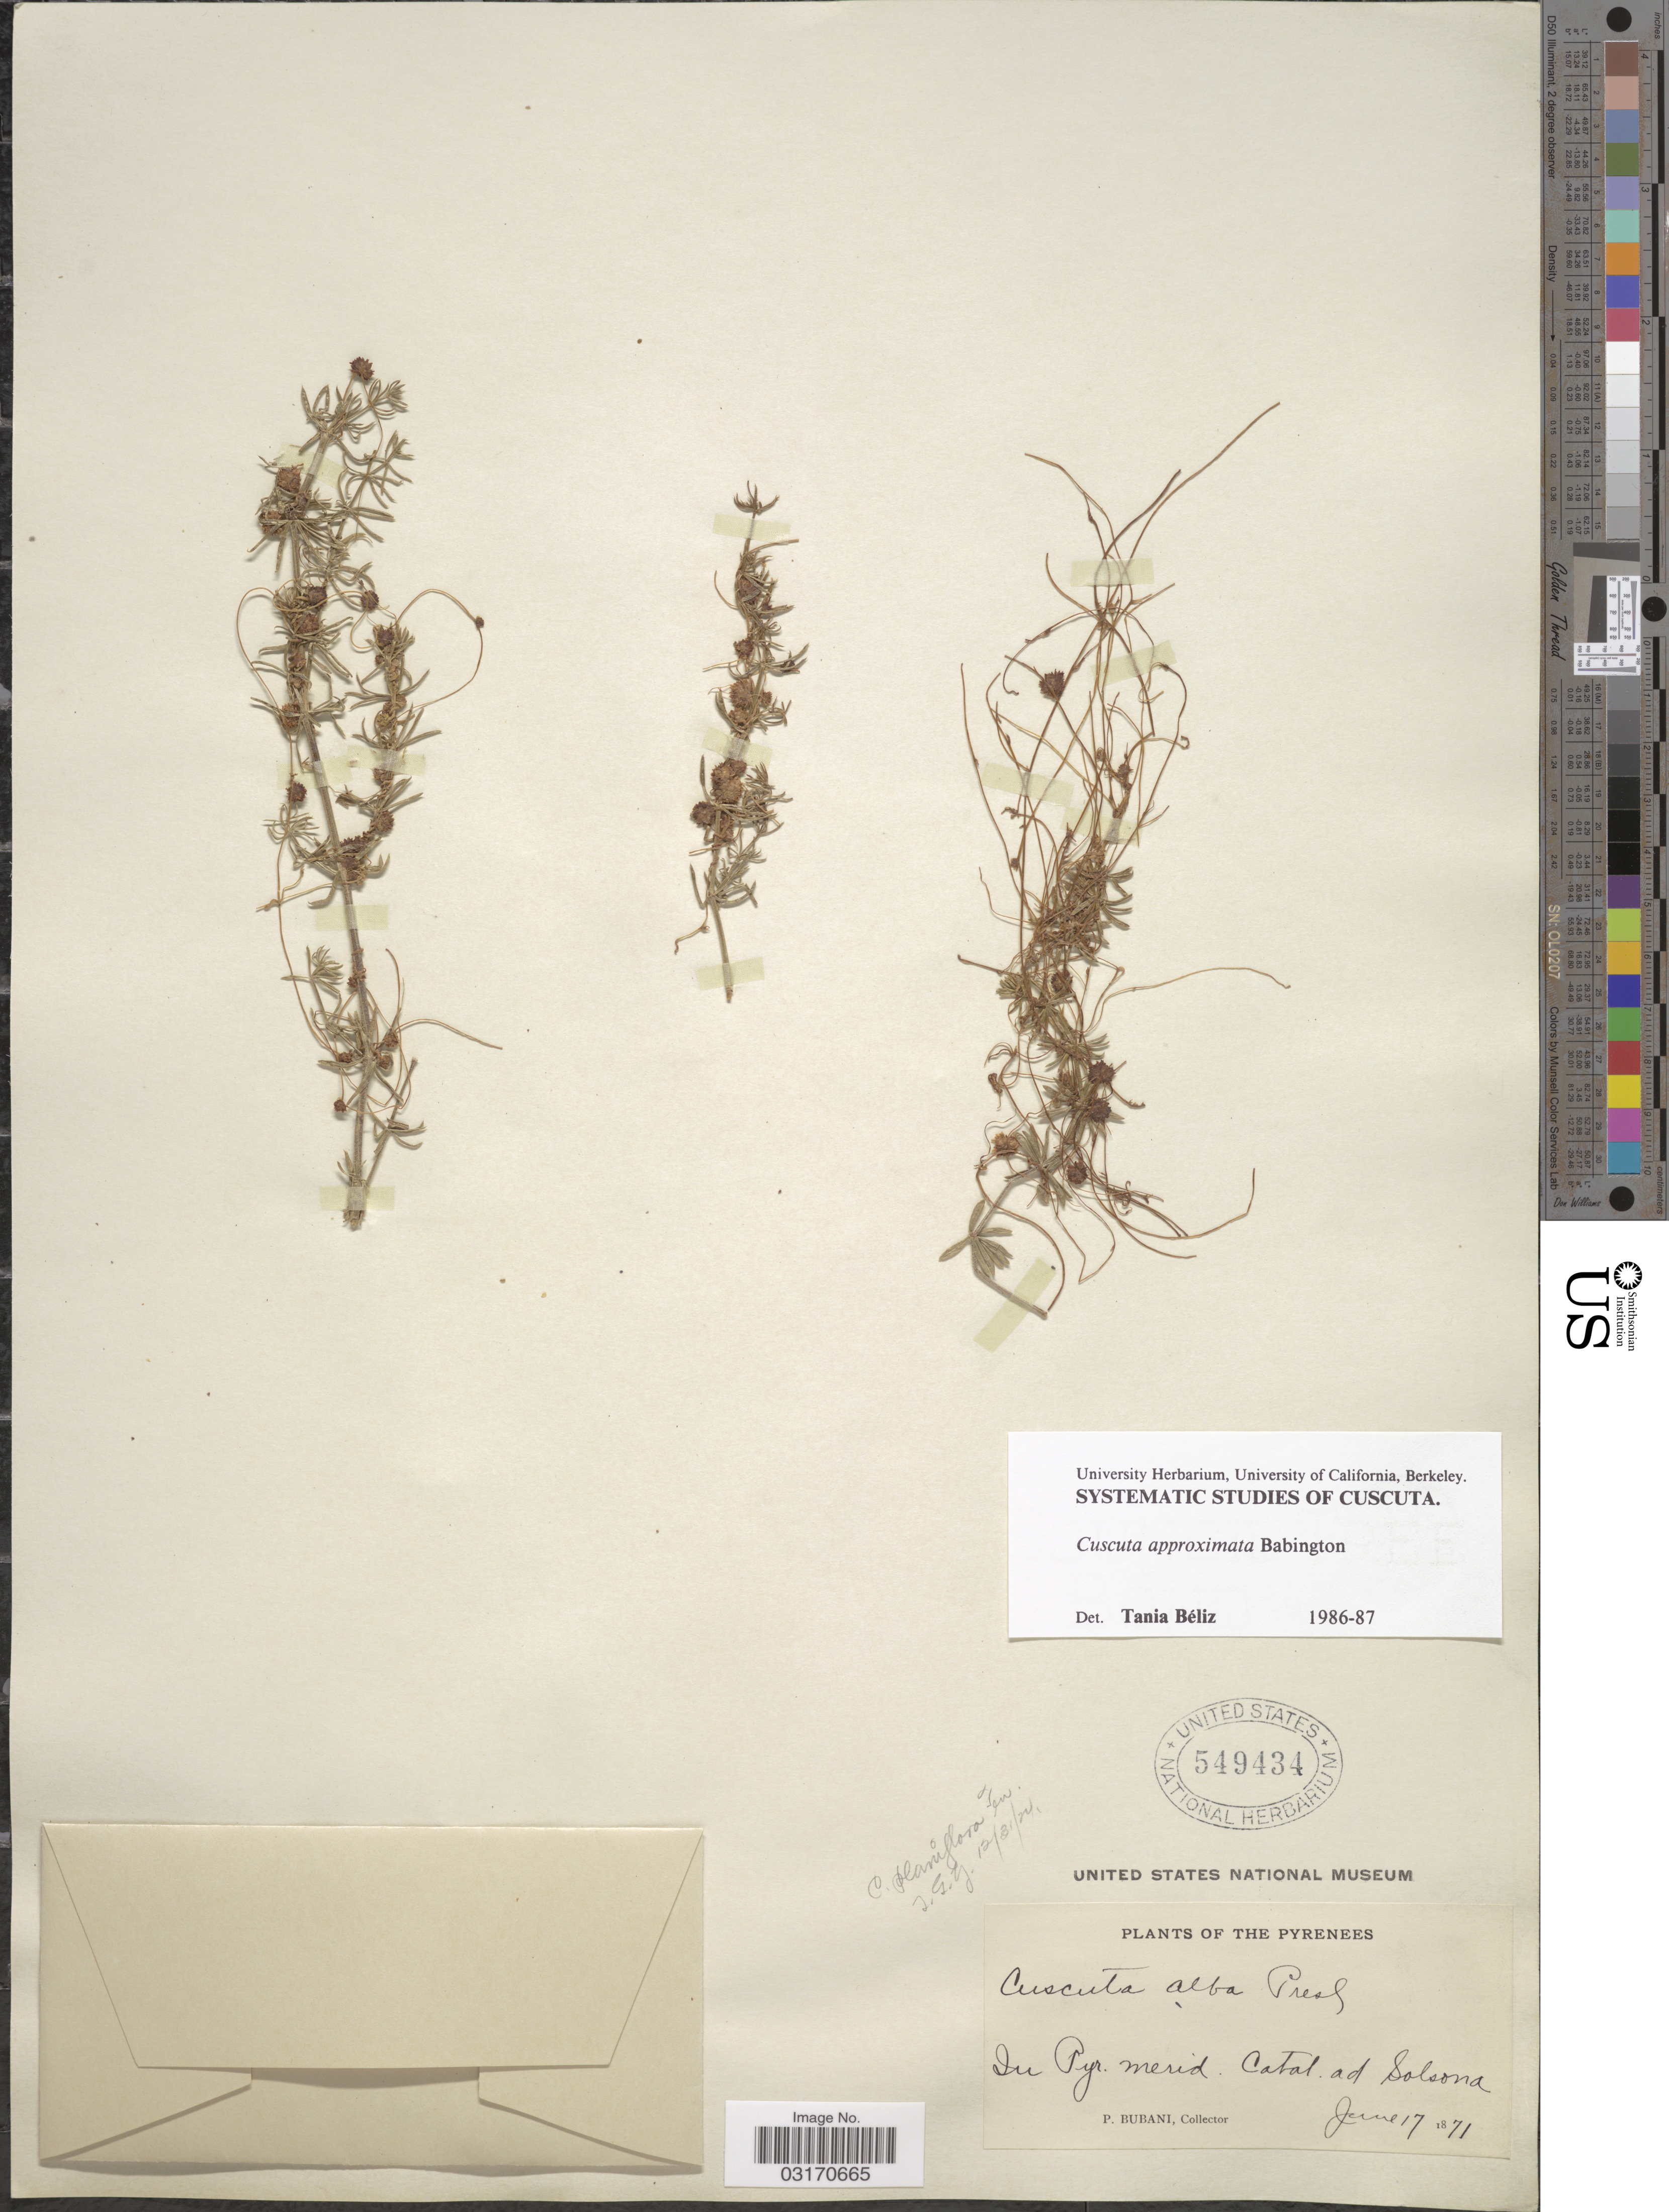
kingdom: Plantae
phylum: Tracheophyta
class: Magnoliopsida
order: Solanales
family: Convolvulaceae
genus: Cuscuta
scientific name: Cuscuta approximata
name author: Bab.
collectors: P. Bubani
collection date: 1871-06-17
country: France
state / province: Occitanie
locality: The Pyrenees. In Pyr. merid. Catal ad Solsona.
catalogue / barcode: US 549434